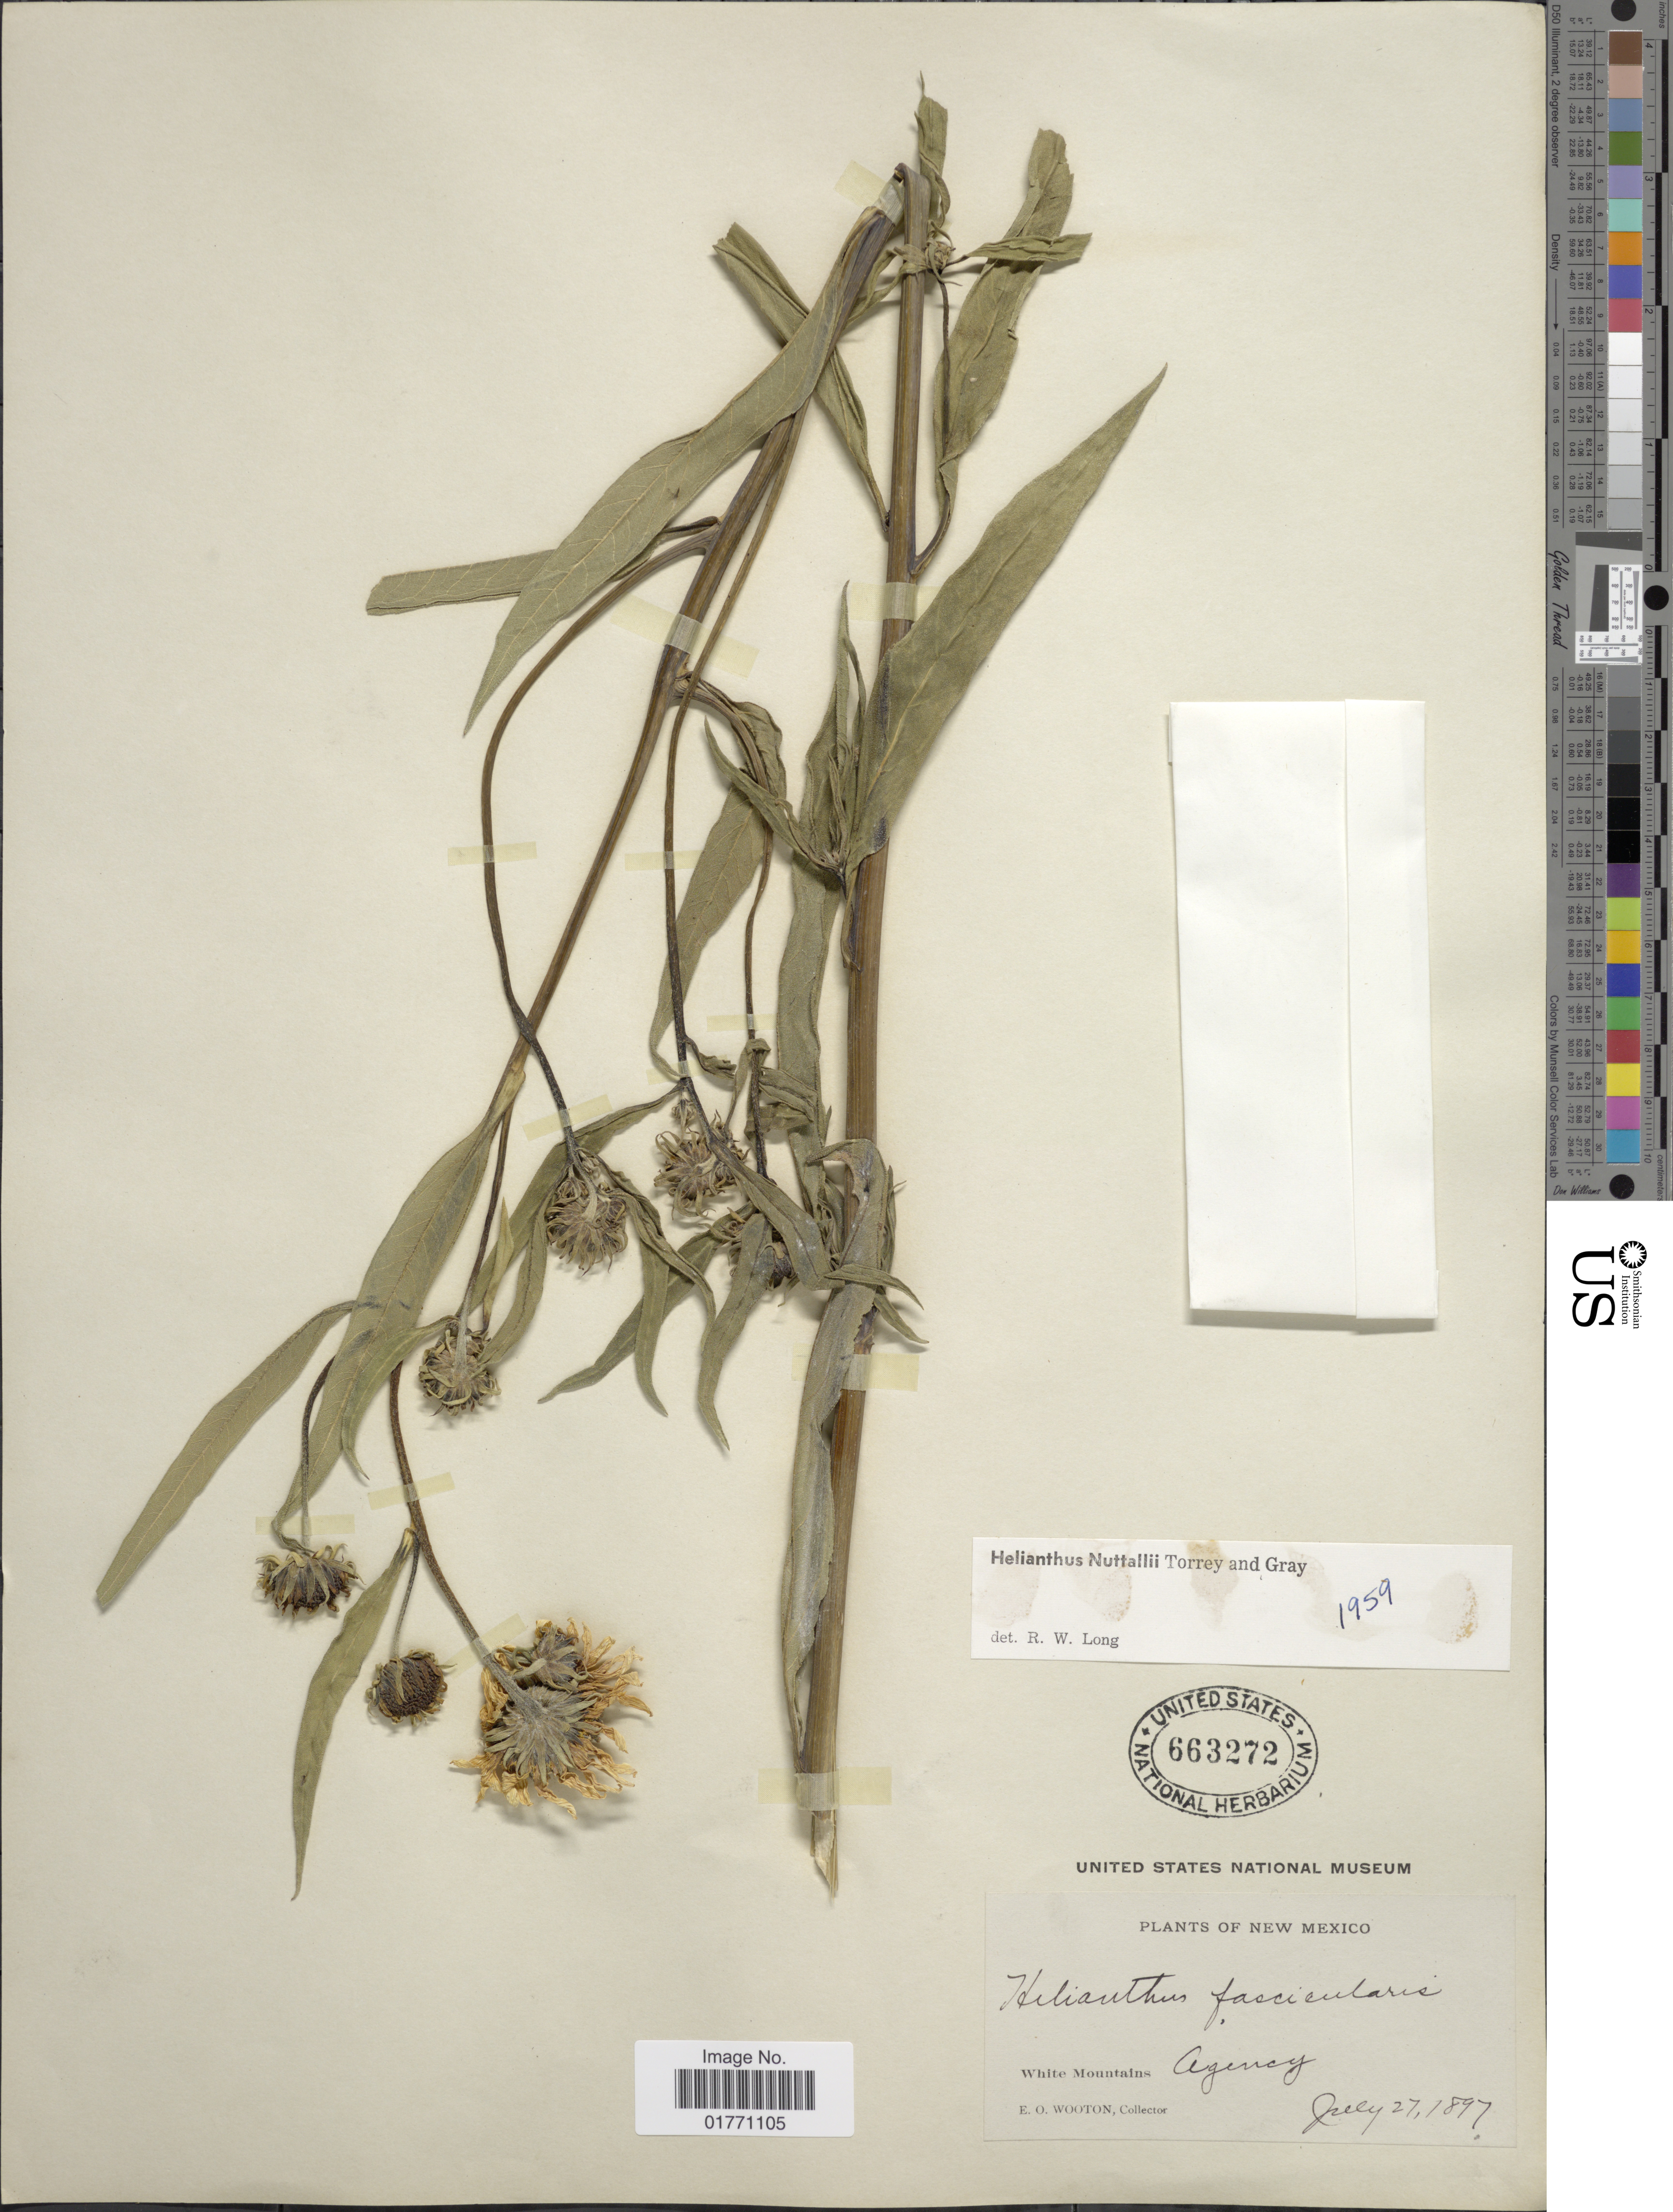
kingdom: Plantae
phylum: Tracheophyta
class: Magnoliopsida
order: Asterales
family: Asteraceae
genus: Helianthus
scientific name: Helianthus nuttallii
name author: Torr. & A. Gray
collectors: E. O. Wooton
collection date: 1897-07-27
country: United States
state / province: New Mexico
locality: White Mountains, Agency.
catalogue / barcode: US 663272